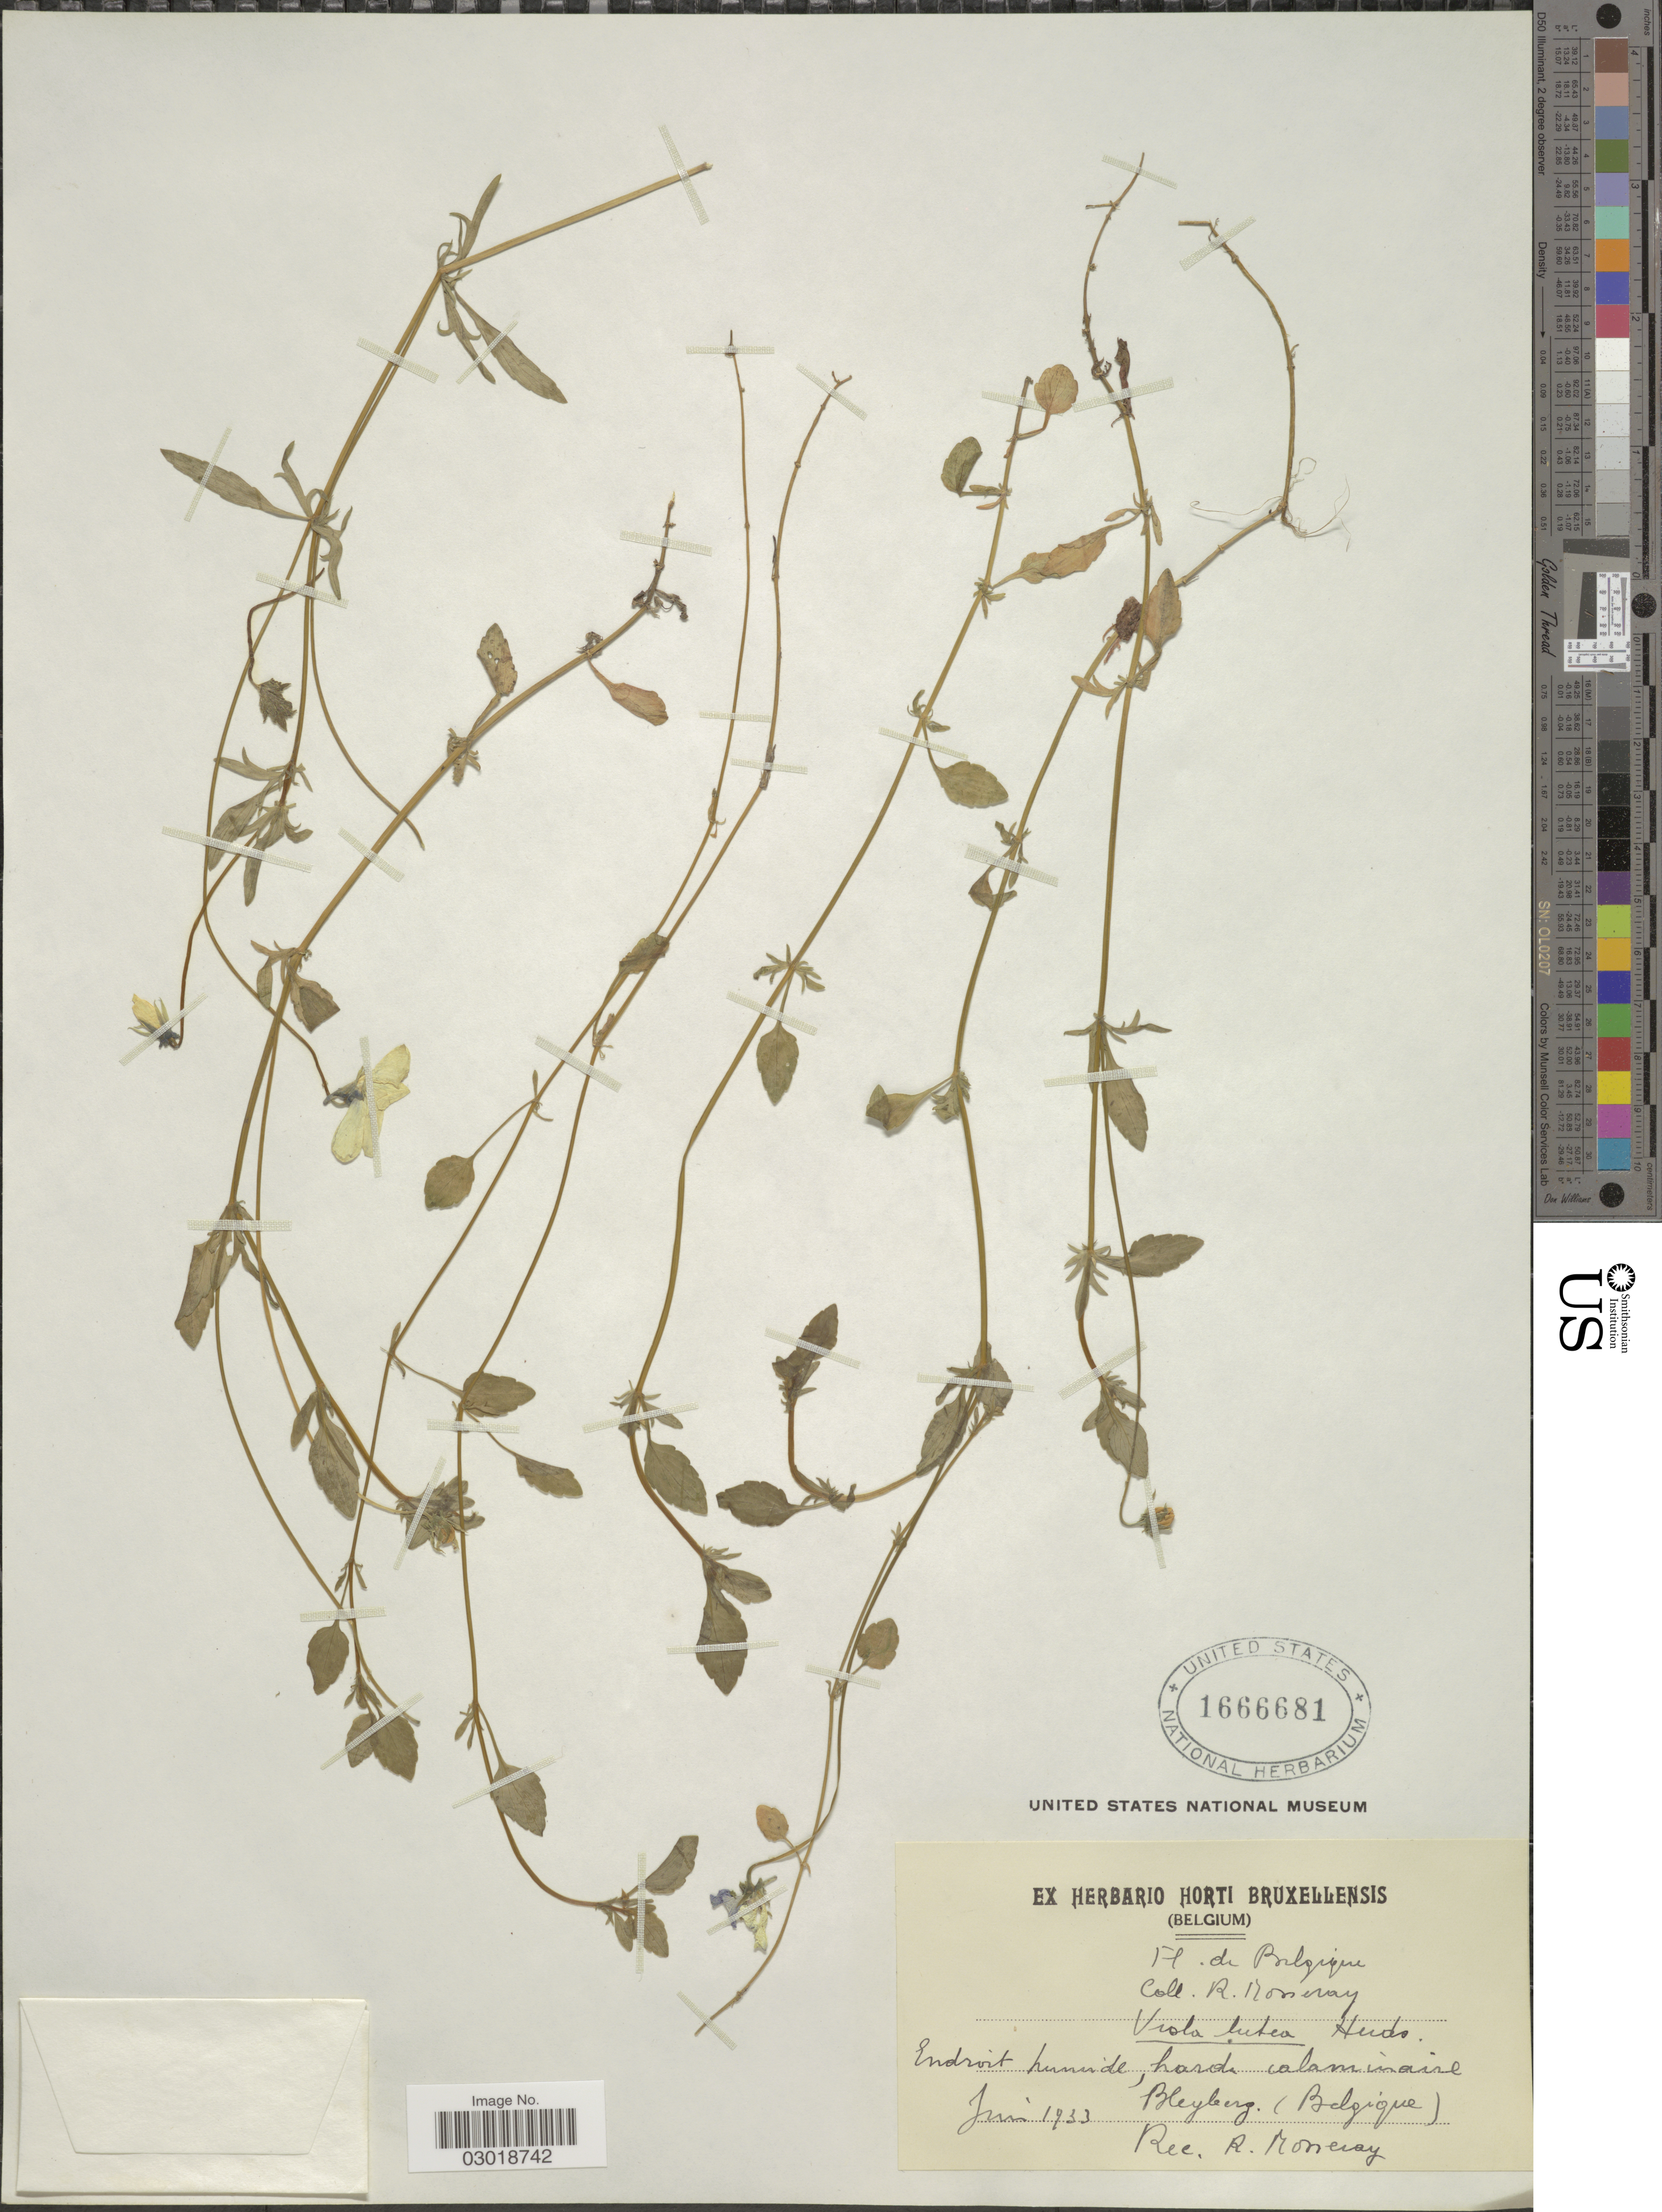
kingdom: Plantae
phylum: Tracheophyta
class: Magnoliopsida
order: Malpighiales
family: Violaceae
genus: Viola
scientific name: Viola lutea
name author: Huds.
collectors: R. Moneray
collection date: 1933-06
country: Belgium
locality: Endroit humide, harde [interpreted] calaminaire [interpreted] Bleyberg (Belgique).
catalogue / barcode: US 1666681